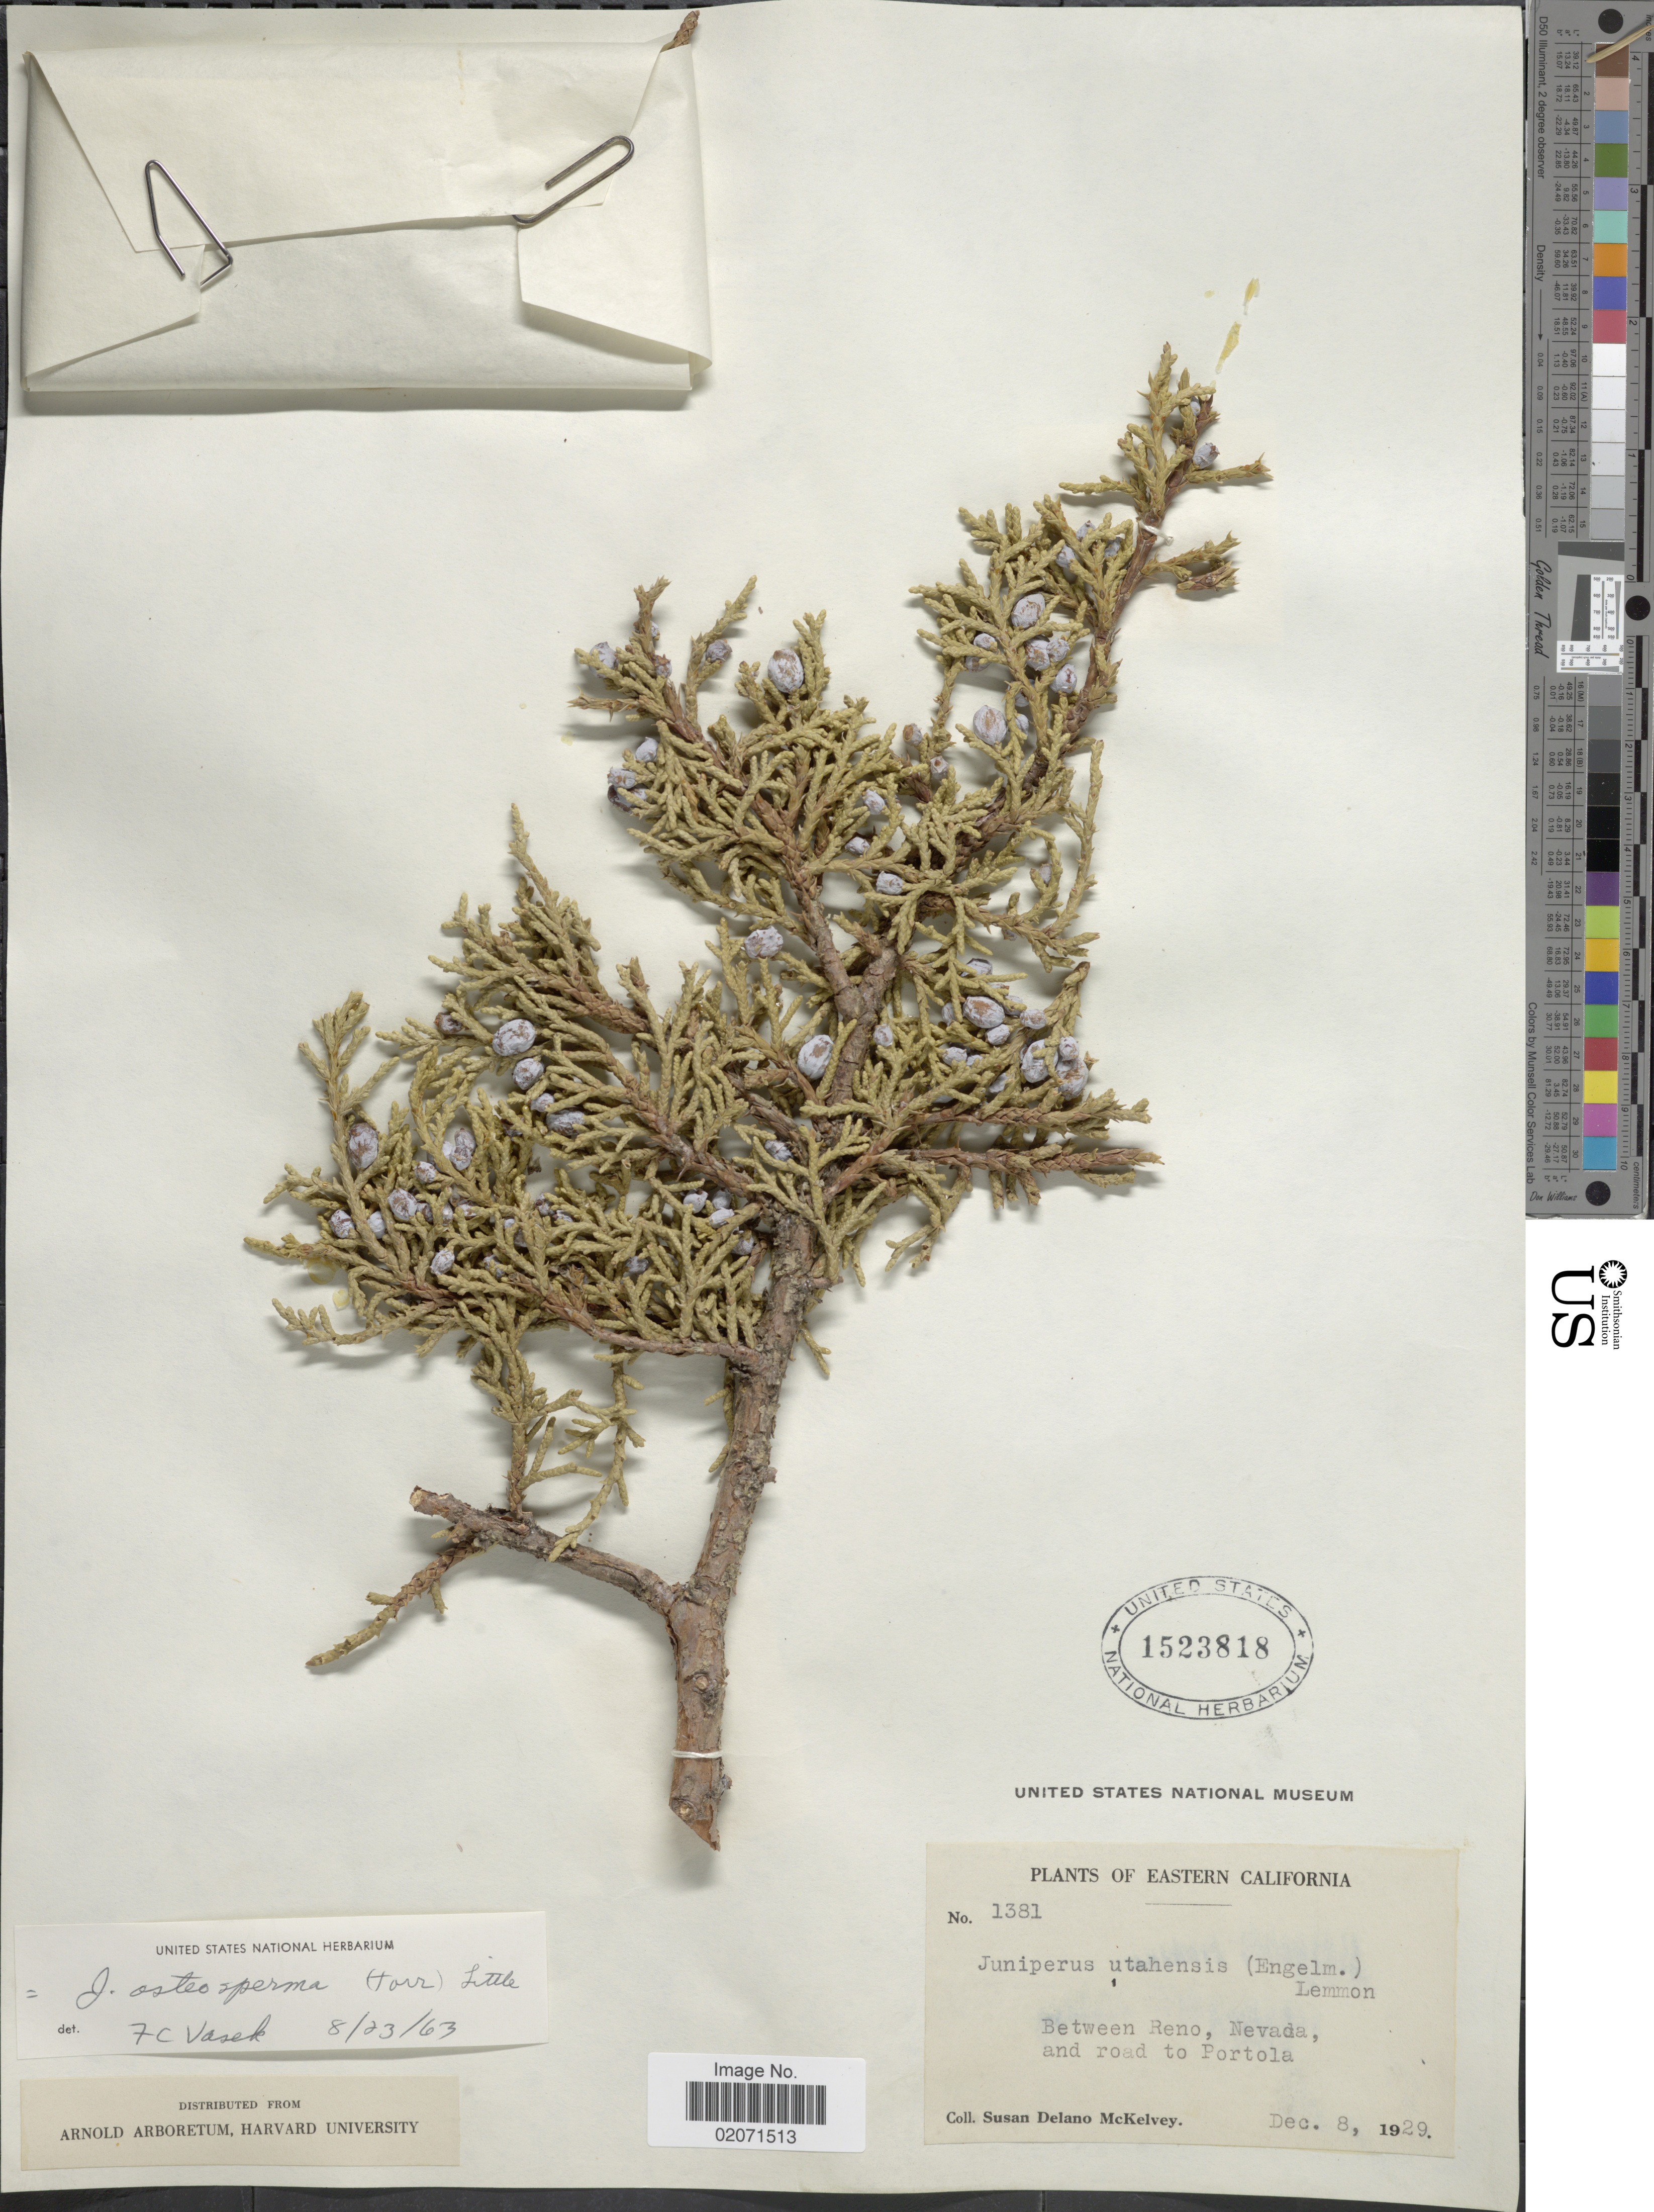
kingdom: Plantae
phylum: Tracheophyta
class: Pinopsida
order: Pinales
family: Cupressaceae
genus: Juniperus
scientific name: Juniperus osteosperma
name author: (Torr.) Little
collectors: S. A. McKelvey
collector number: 1381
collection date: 1929-12-08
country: United States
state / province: California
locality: Eastern California, Between Reno, Nevada and road to Portola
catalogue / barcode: US 1523818